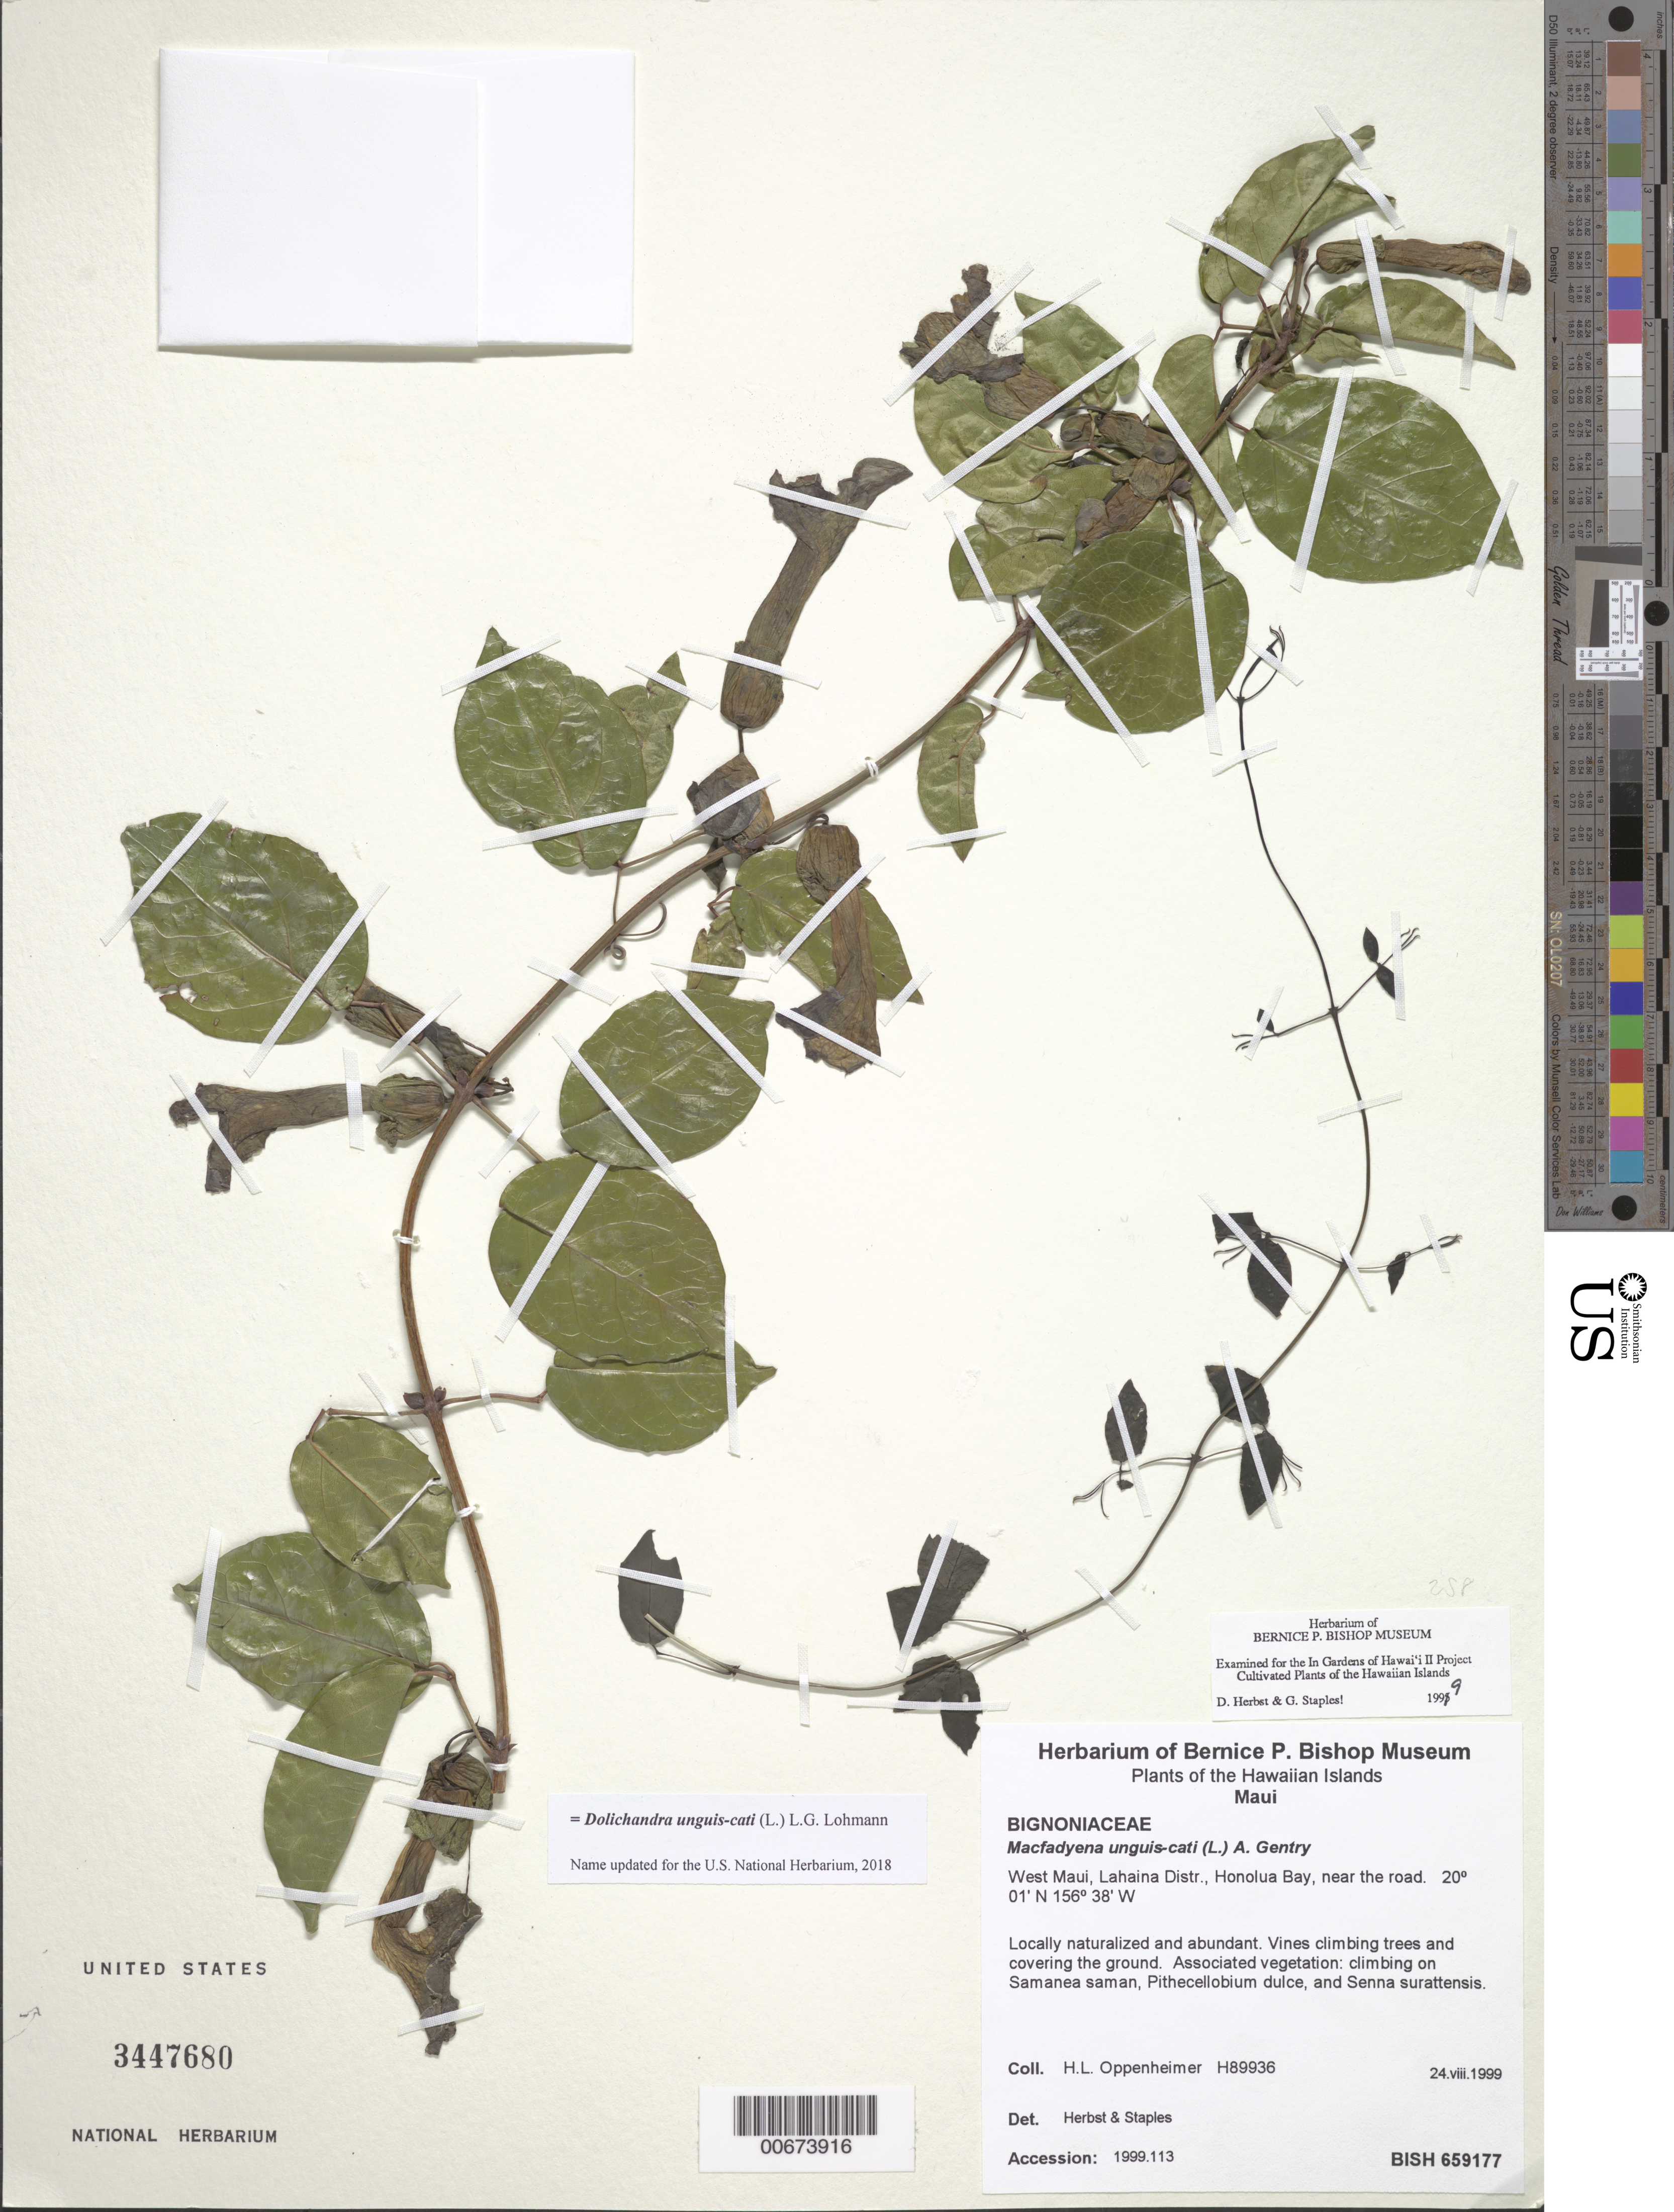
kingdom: Plantae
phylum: Tracheophyta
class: Magnoliopsida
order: Lamiales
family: Bignoniaceae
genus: Dolichandra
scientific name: Dolichandra unguis-cati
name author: (L.) L.G. Lohmann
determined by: Wagner, W. L., (BOT), Smithsonian Institution - National Museum of Natural History (UNITED STATES)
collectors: H. L. Oppenheimer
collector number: H89936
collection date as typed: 24 Aug 1999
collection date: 1999-08-24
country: United States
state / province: Hawaii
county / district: Maui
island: Maui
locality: West Maui, Lahina Distr., Honolua Bay, near the road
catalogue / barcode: US 3447680